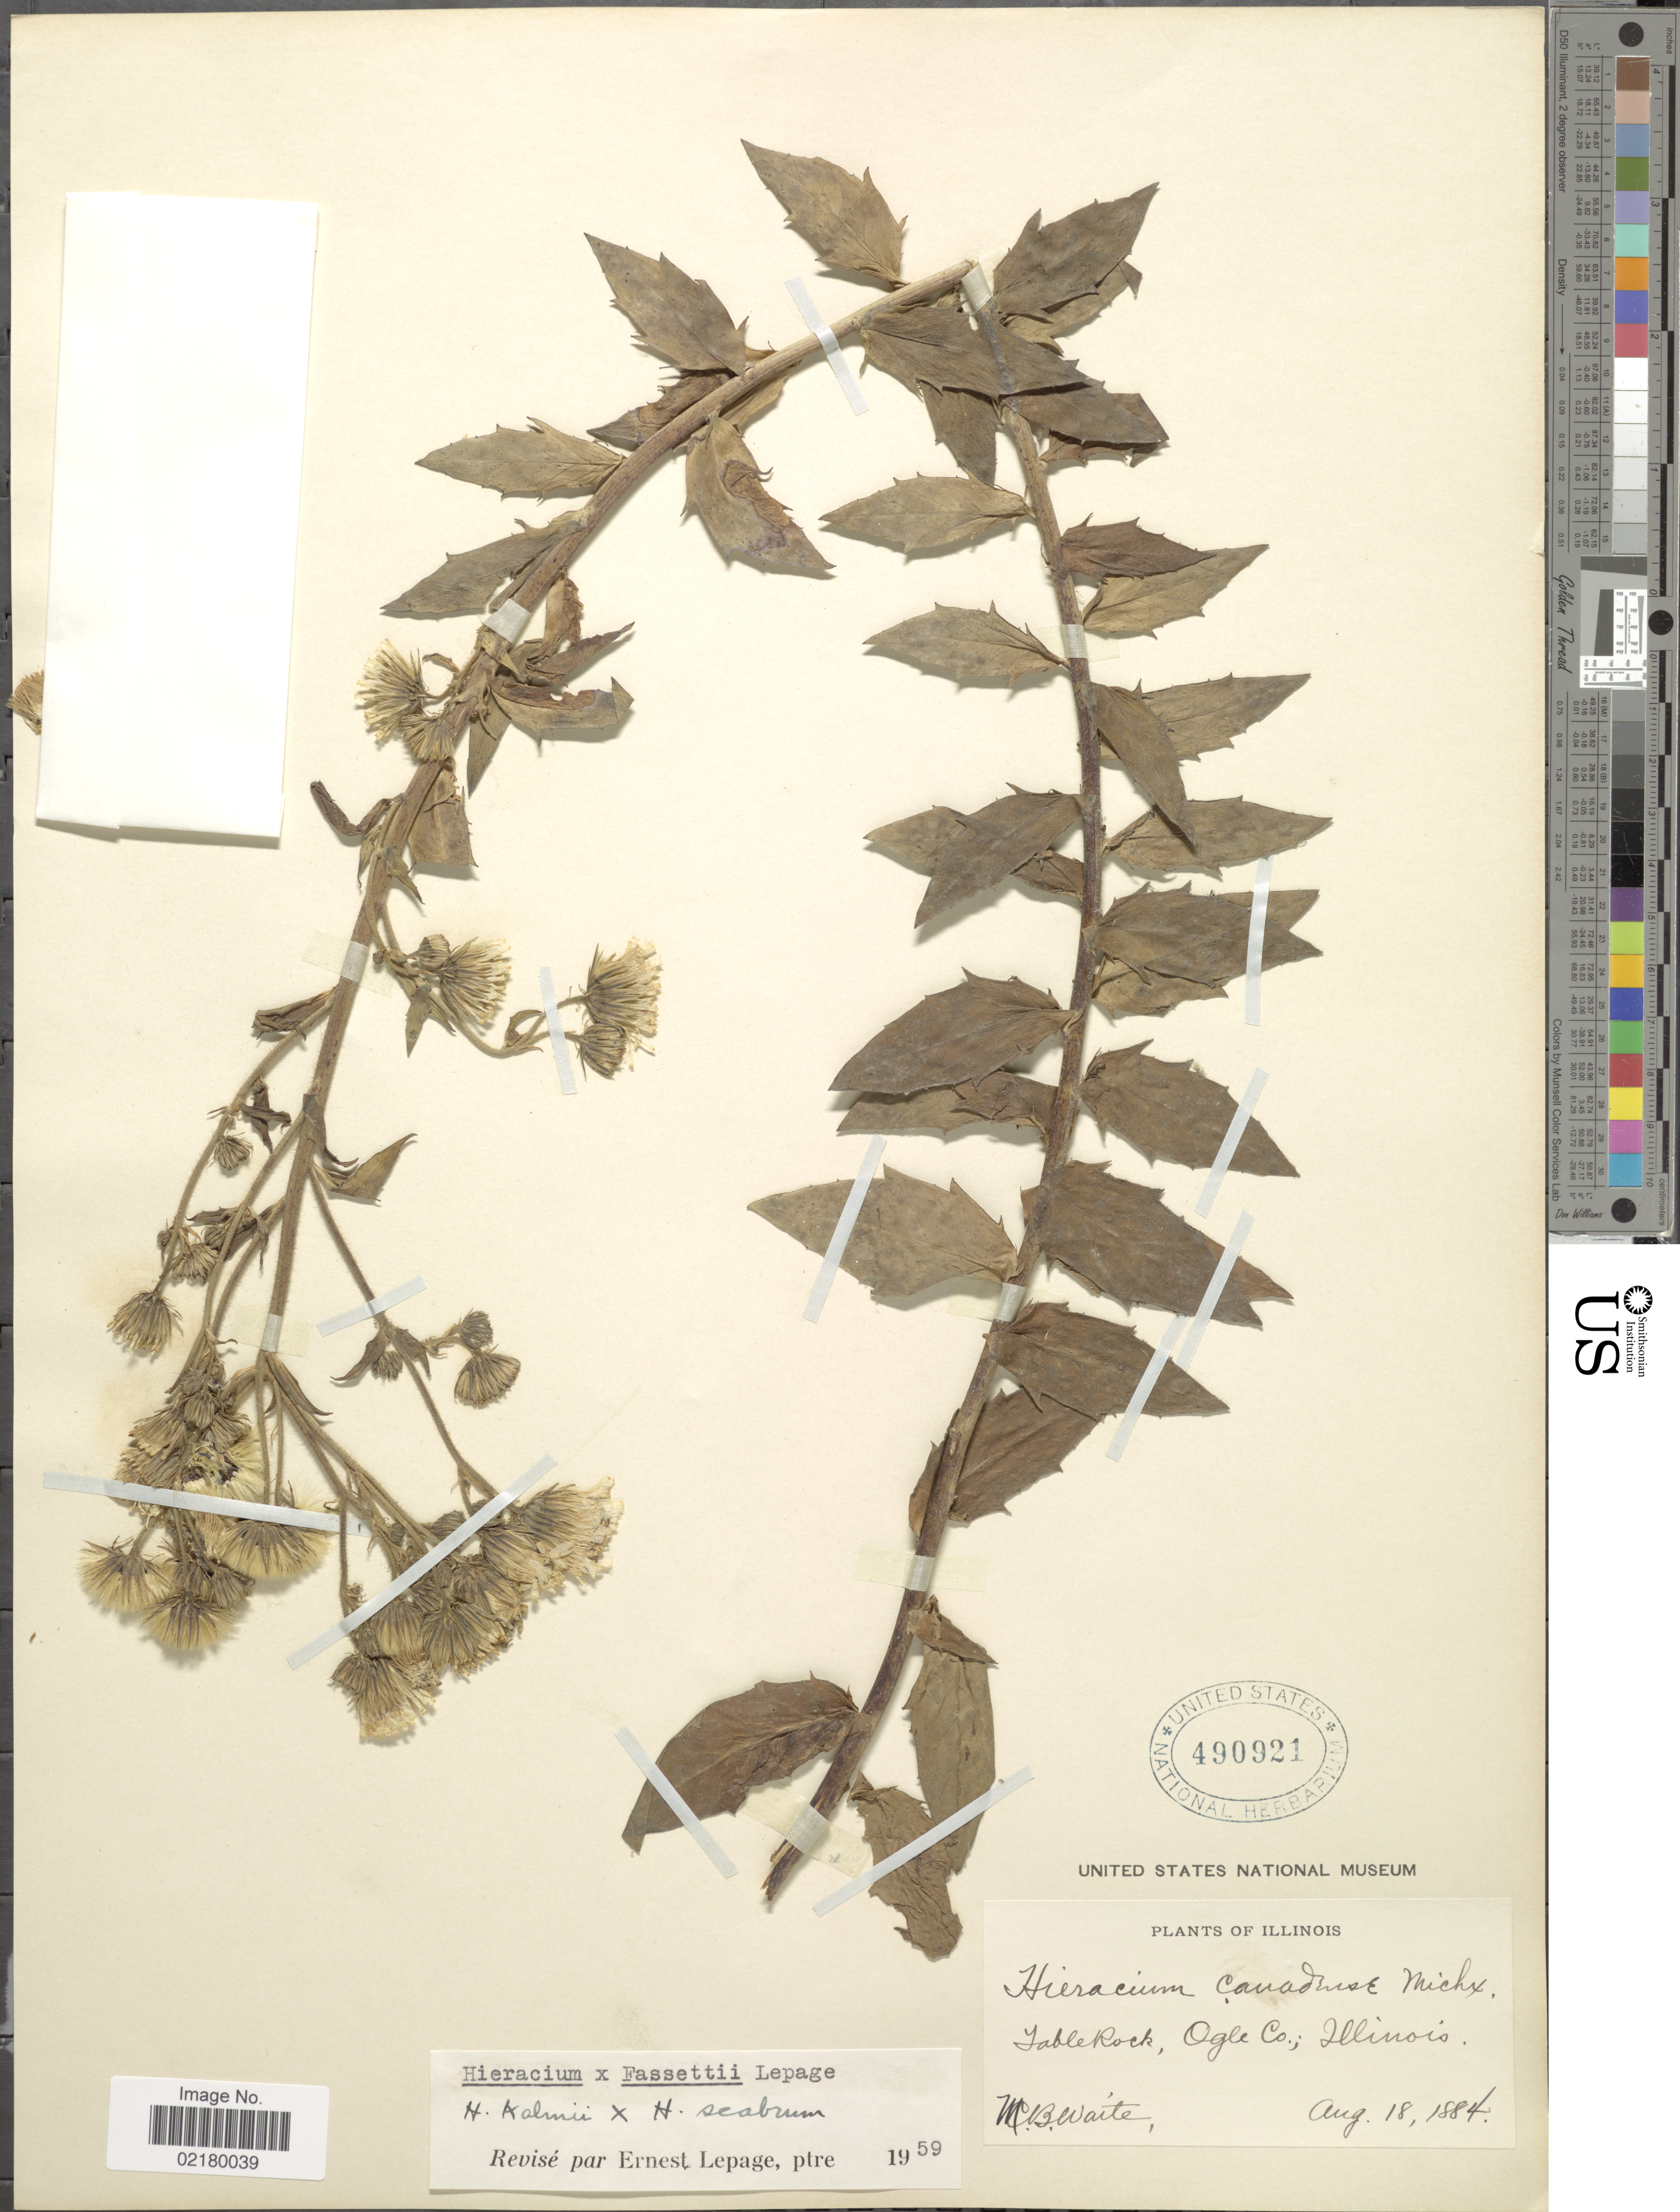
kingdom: Plantae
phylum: Tracheophyta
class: Magnoliopsida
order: Asterales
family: Asteraceae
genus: Hieracium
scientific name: Hieracium x fassettii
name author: Lepage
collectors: M. B. Waite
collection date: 1884-08-18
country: United States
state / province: Illinois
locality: Table Rock, Ogle Co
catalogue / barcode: US 490921